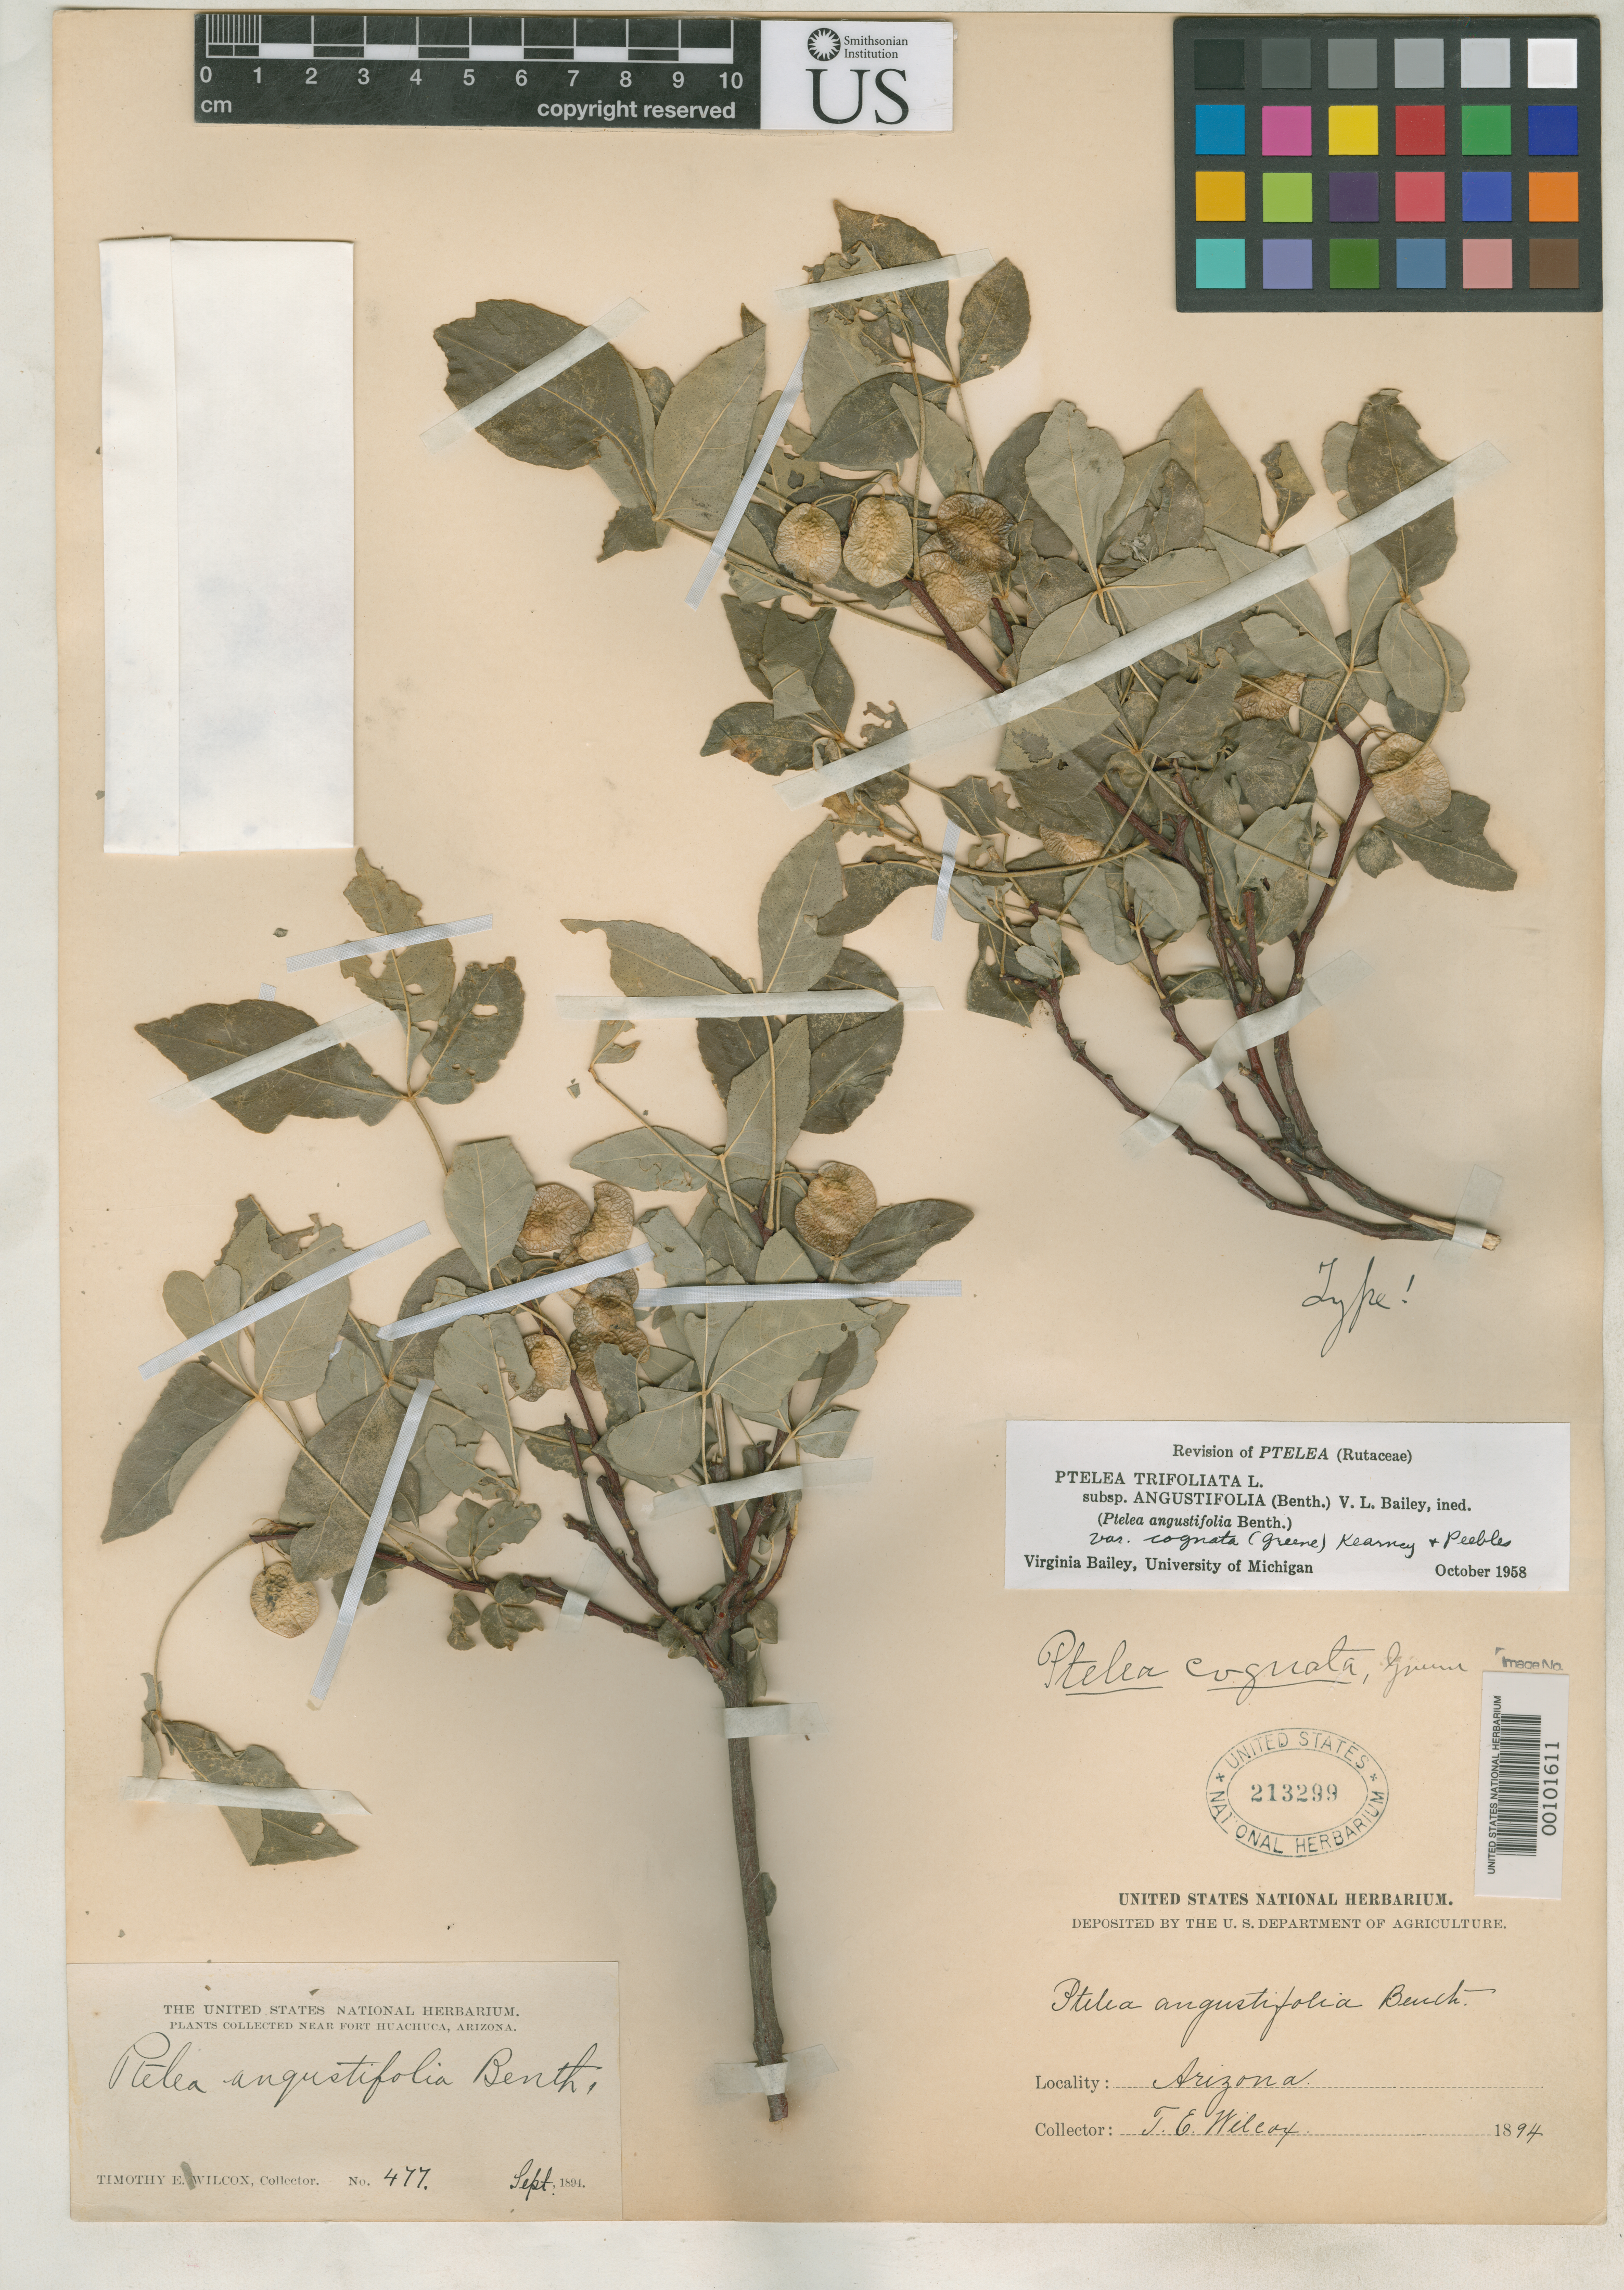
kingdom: Plantae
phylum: Tracheophyta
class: Magnoliopsida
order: Sapindales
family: Rutaceae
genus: Ptelea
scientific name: Ptelea cognata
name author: Greene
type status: Holotype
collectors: T. E. Wilcox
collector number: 477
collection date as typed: Sep 1894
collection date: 1894-09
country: United States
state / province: Arizona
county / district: Cochise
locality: Fort Huachuca.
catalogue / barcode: US 213299